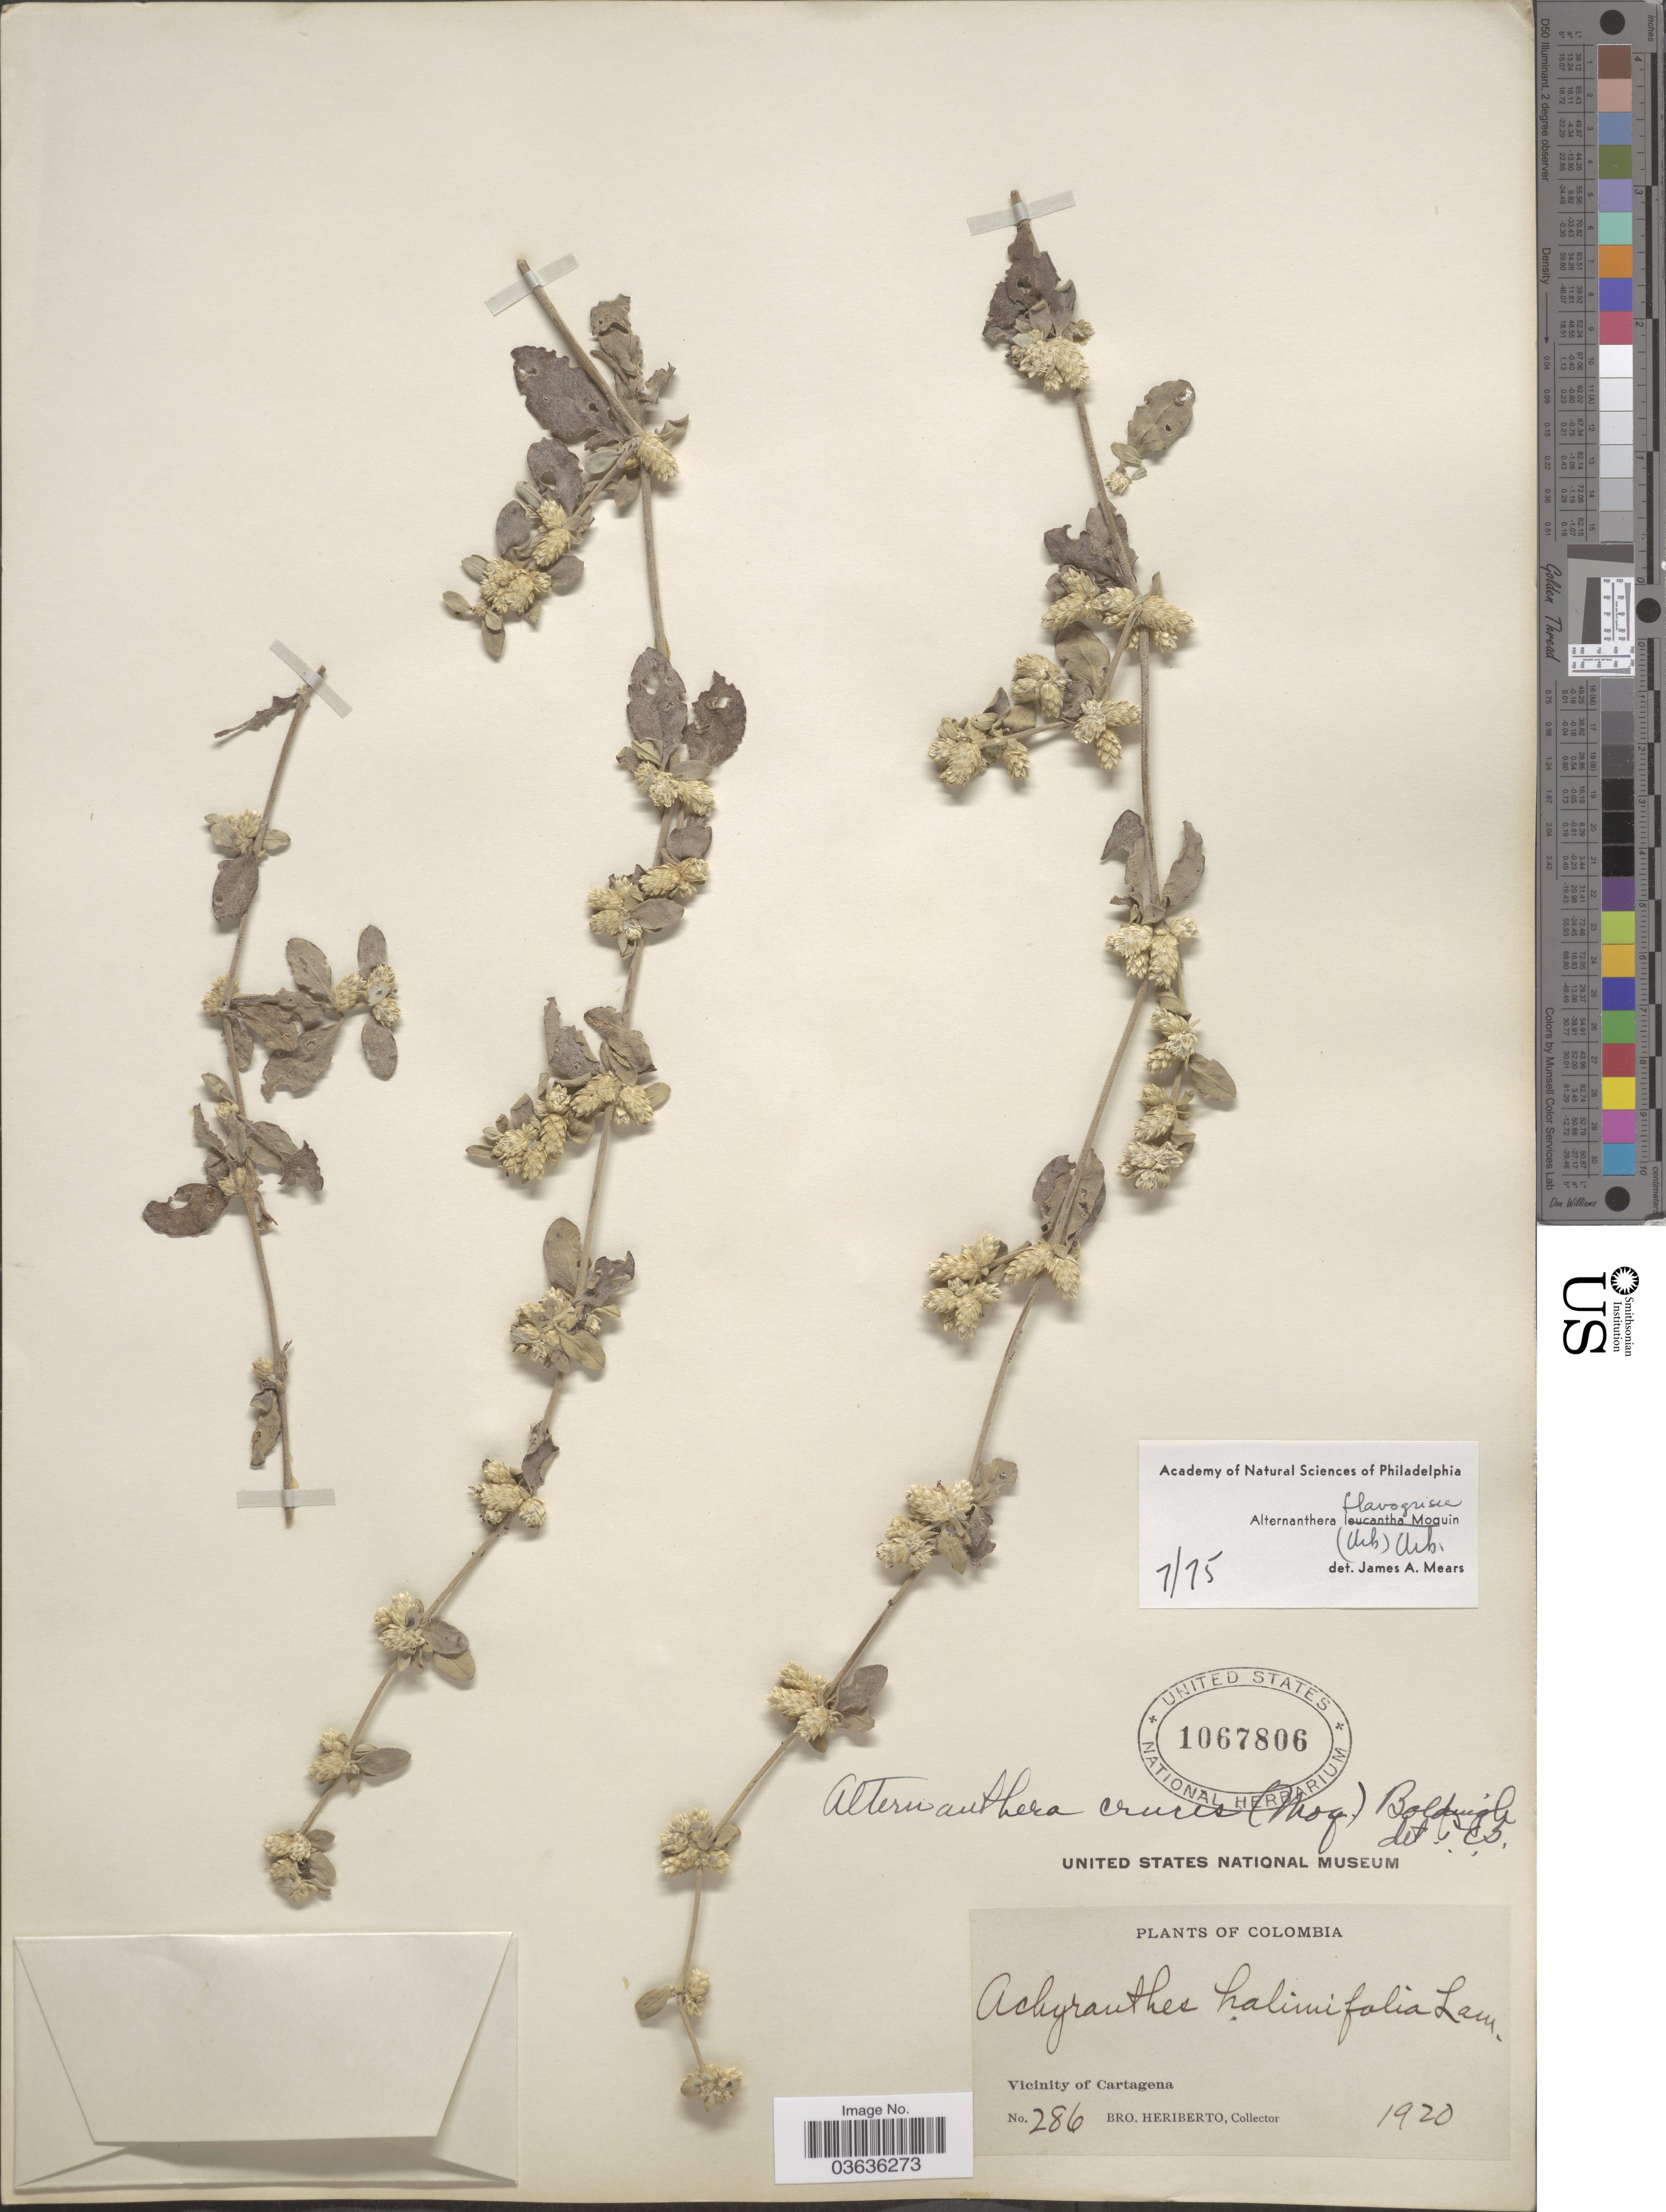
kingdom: Plantae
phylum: Tracheophyta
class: Magnoliopsida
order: Caryophyllales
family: Amaranthaceae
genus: Alternanthera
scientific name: Alternanthera flavogrisea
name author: Urb.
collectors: B. Heriberto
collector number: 286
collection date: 1920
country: Colombia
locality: Vicinity of Cartagena.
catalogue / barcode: US 1067806